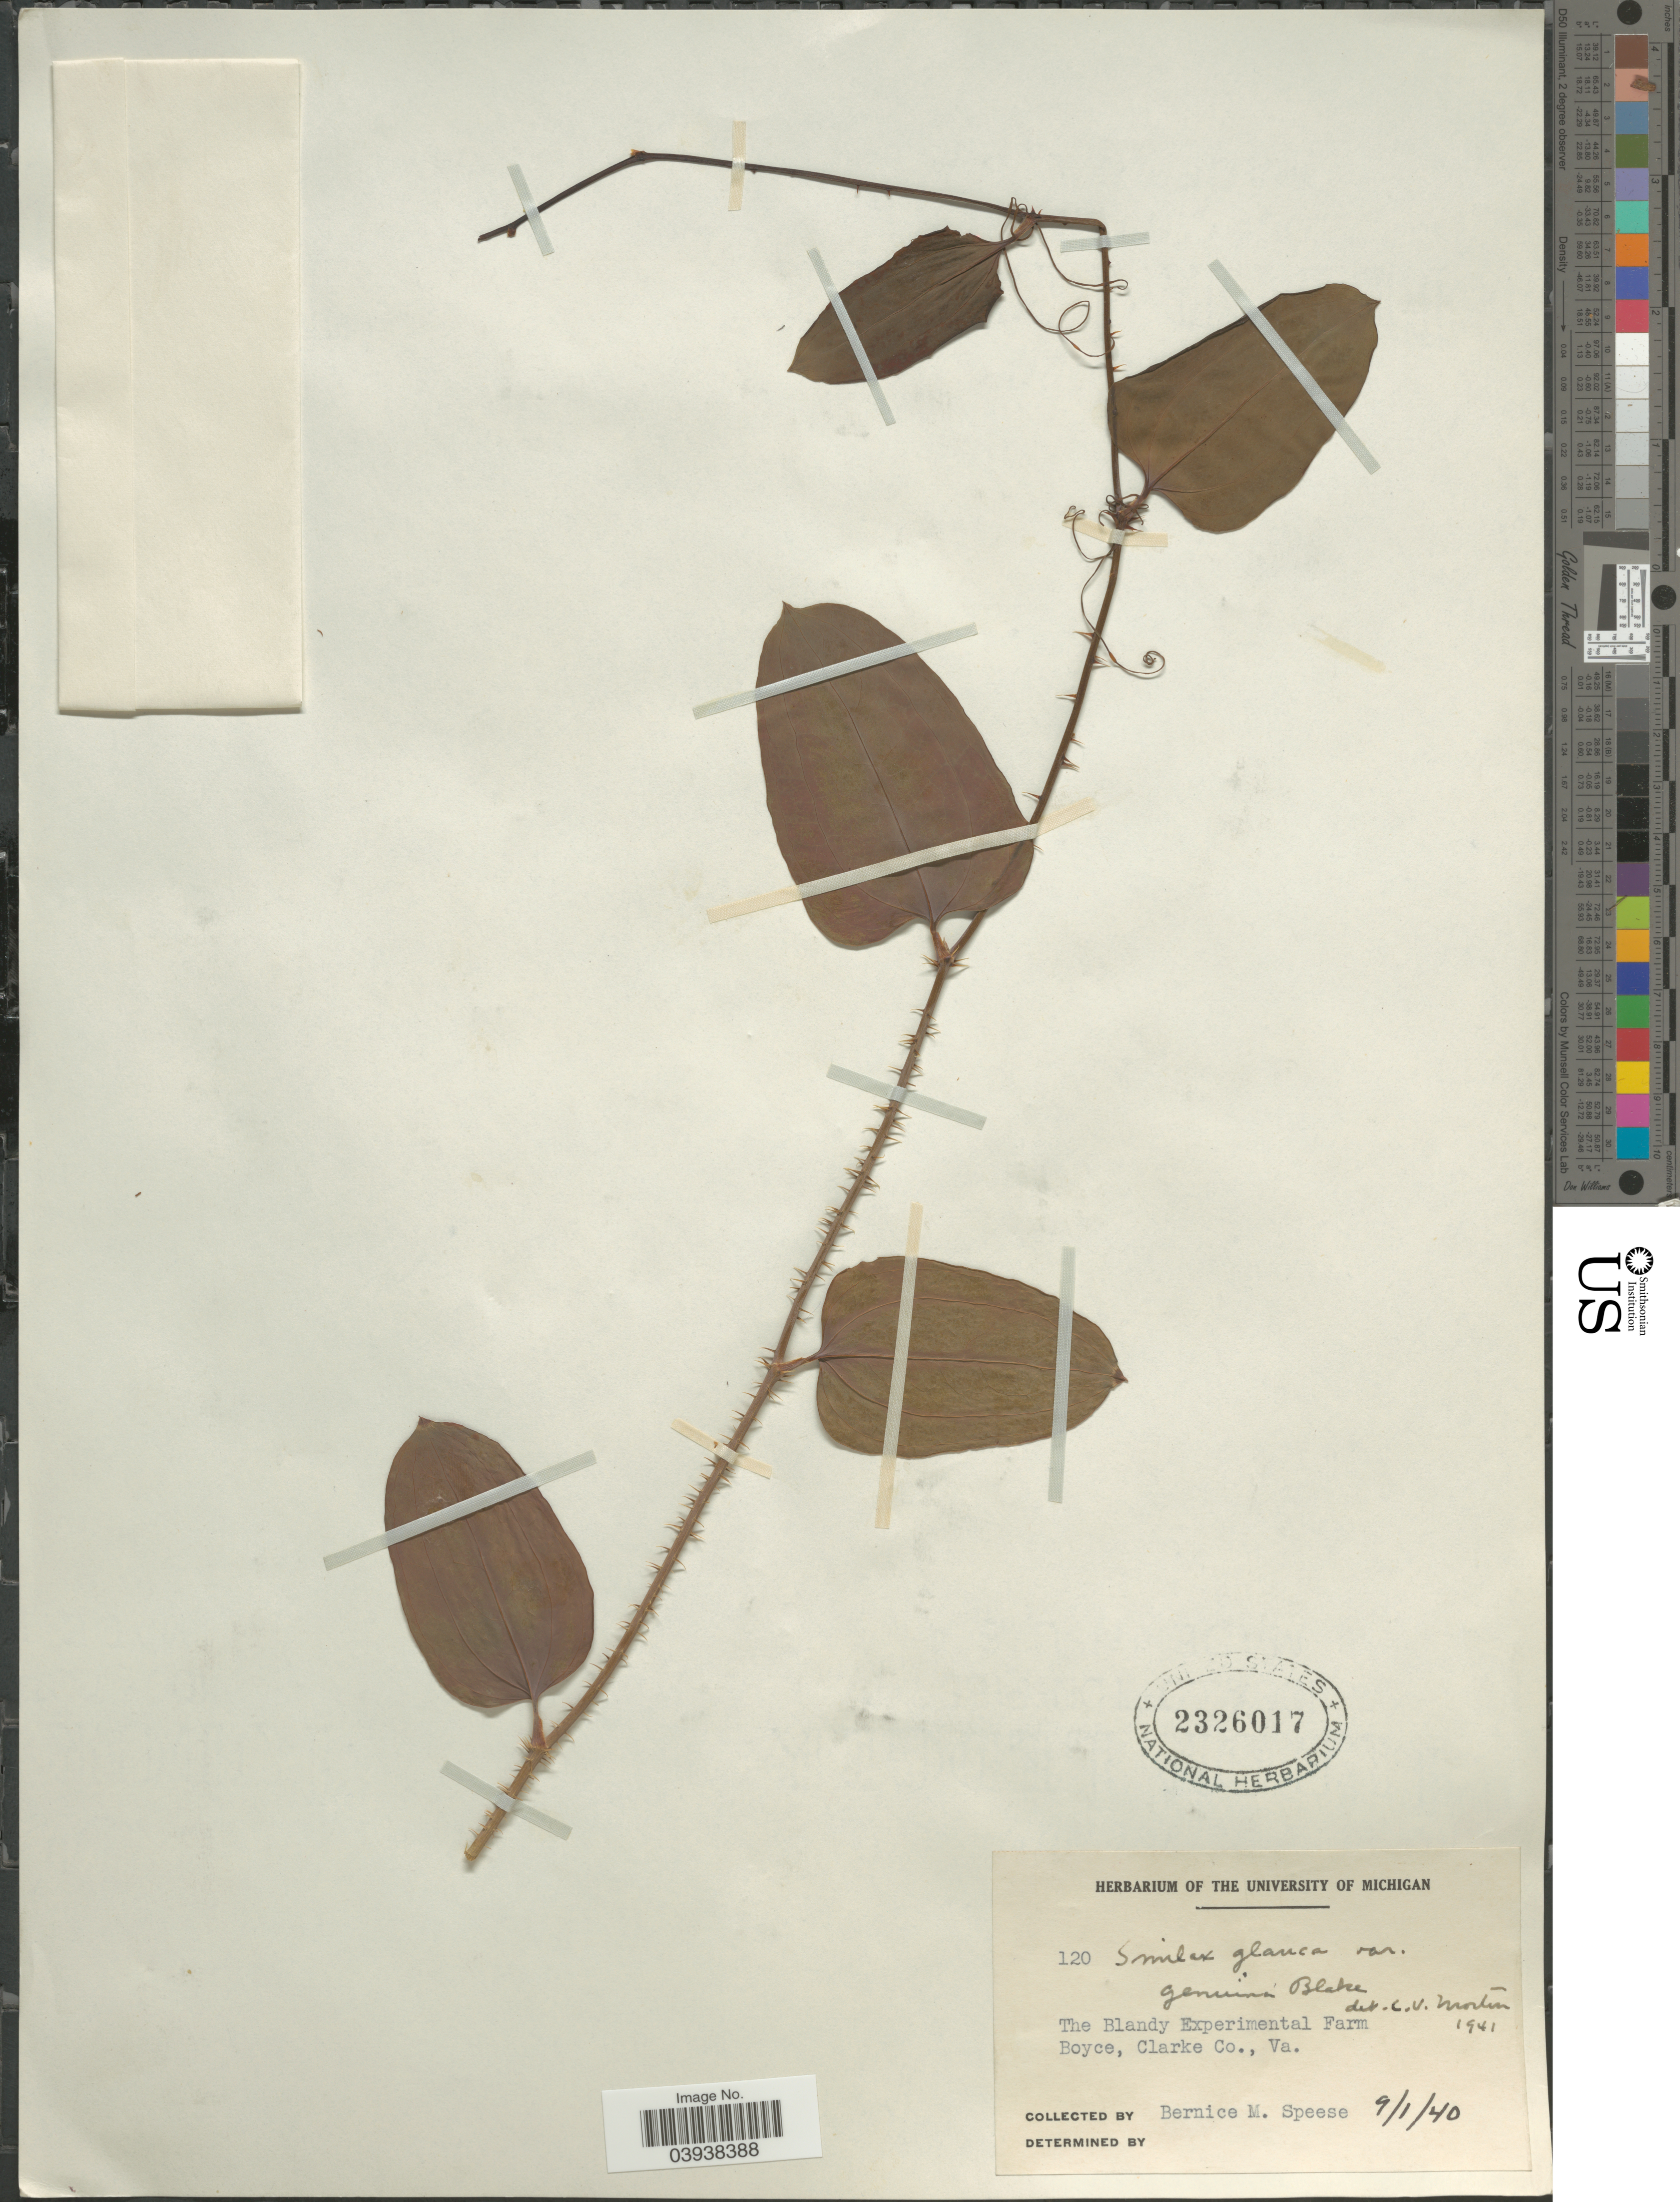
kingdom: Plantae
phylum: Tracheophyta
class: Liliopsida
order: Liliales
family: Smilacaceae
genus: Smilax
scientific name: Smilax glauca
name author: Walter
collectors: B. Speese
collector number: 120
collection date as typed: Transcribed d/m/y: 1/9/40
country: United States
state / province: Virginia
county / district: Clarke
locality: The Blandy Experimental Farm. Boyce, Clarke Co.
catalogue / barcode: US 2326017